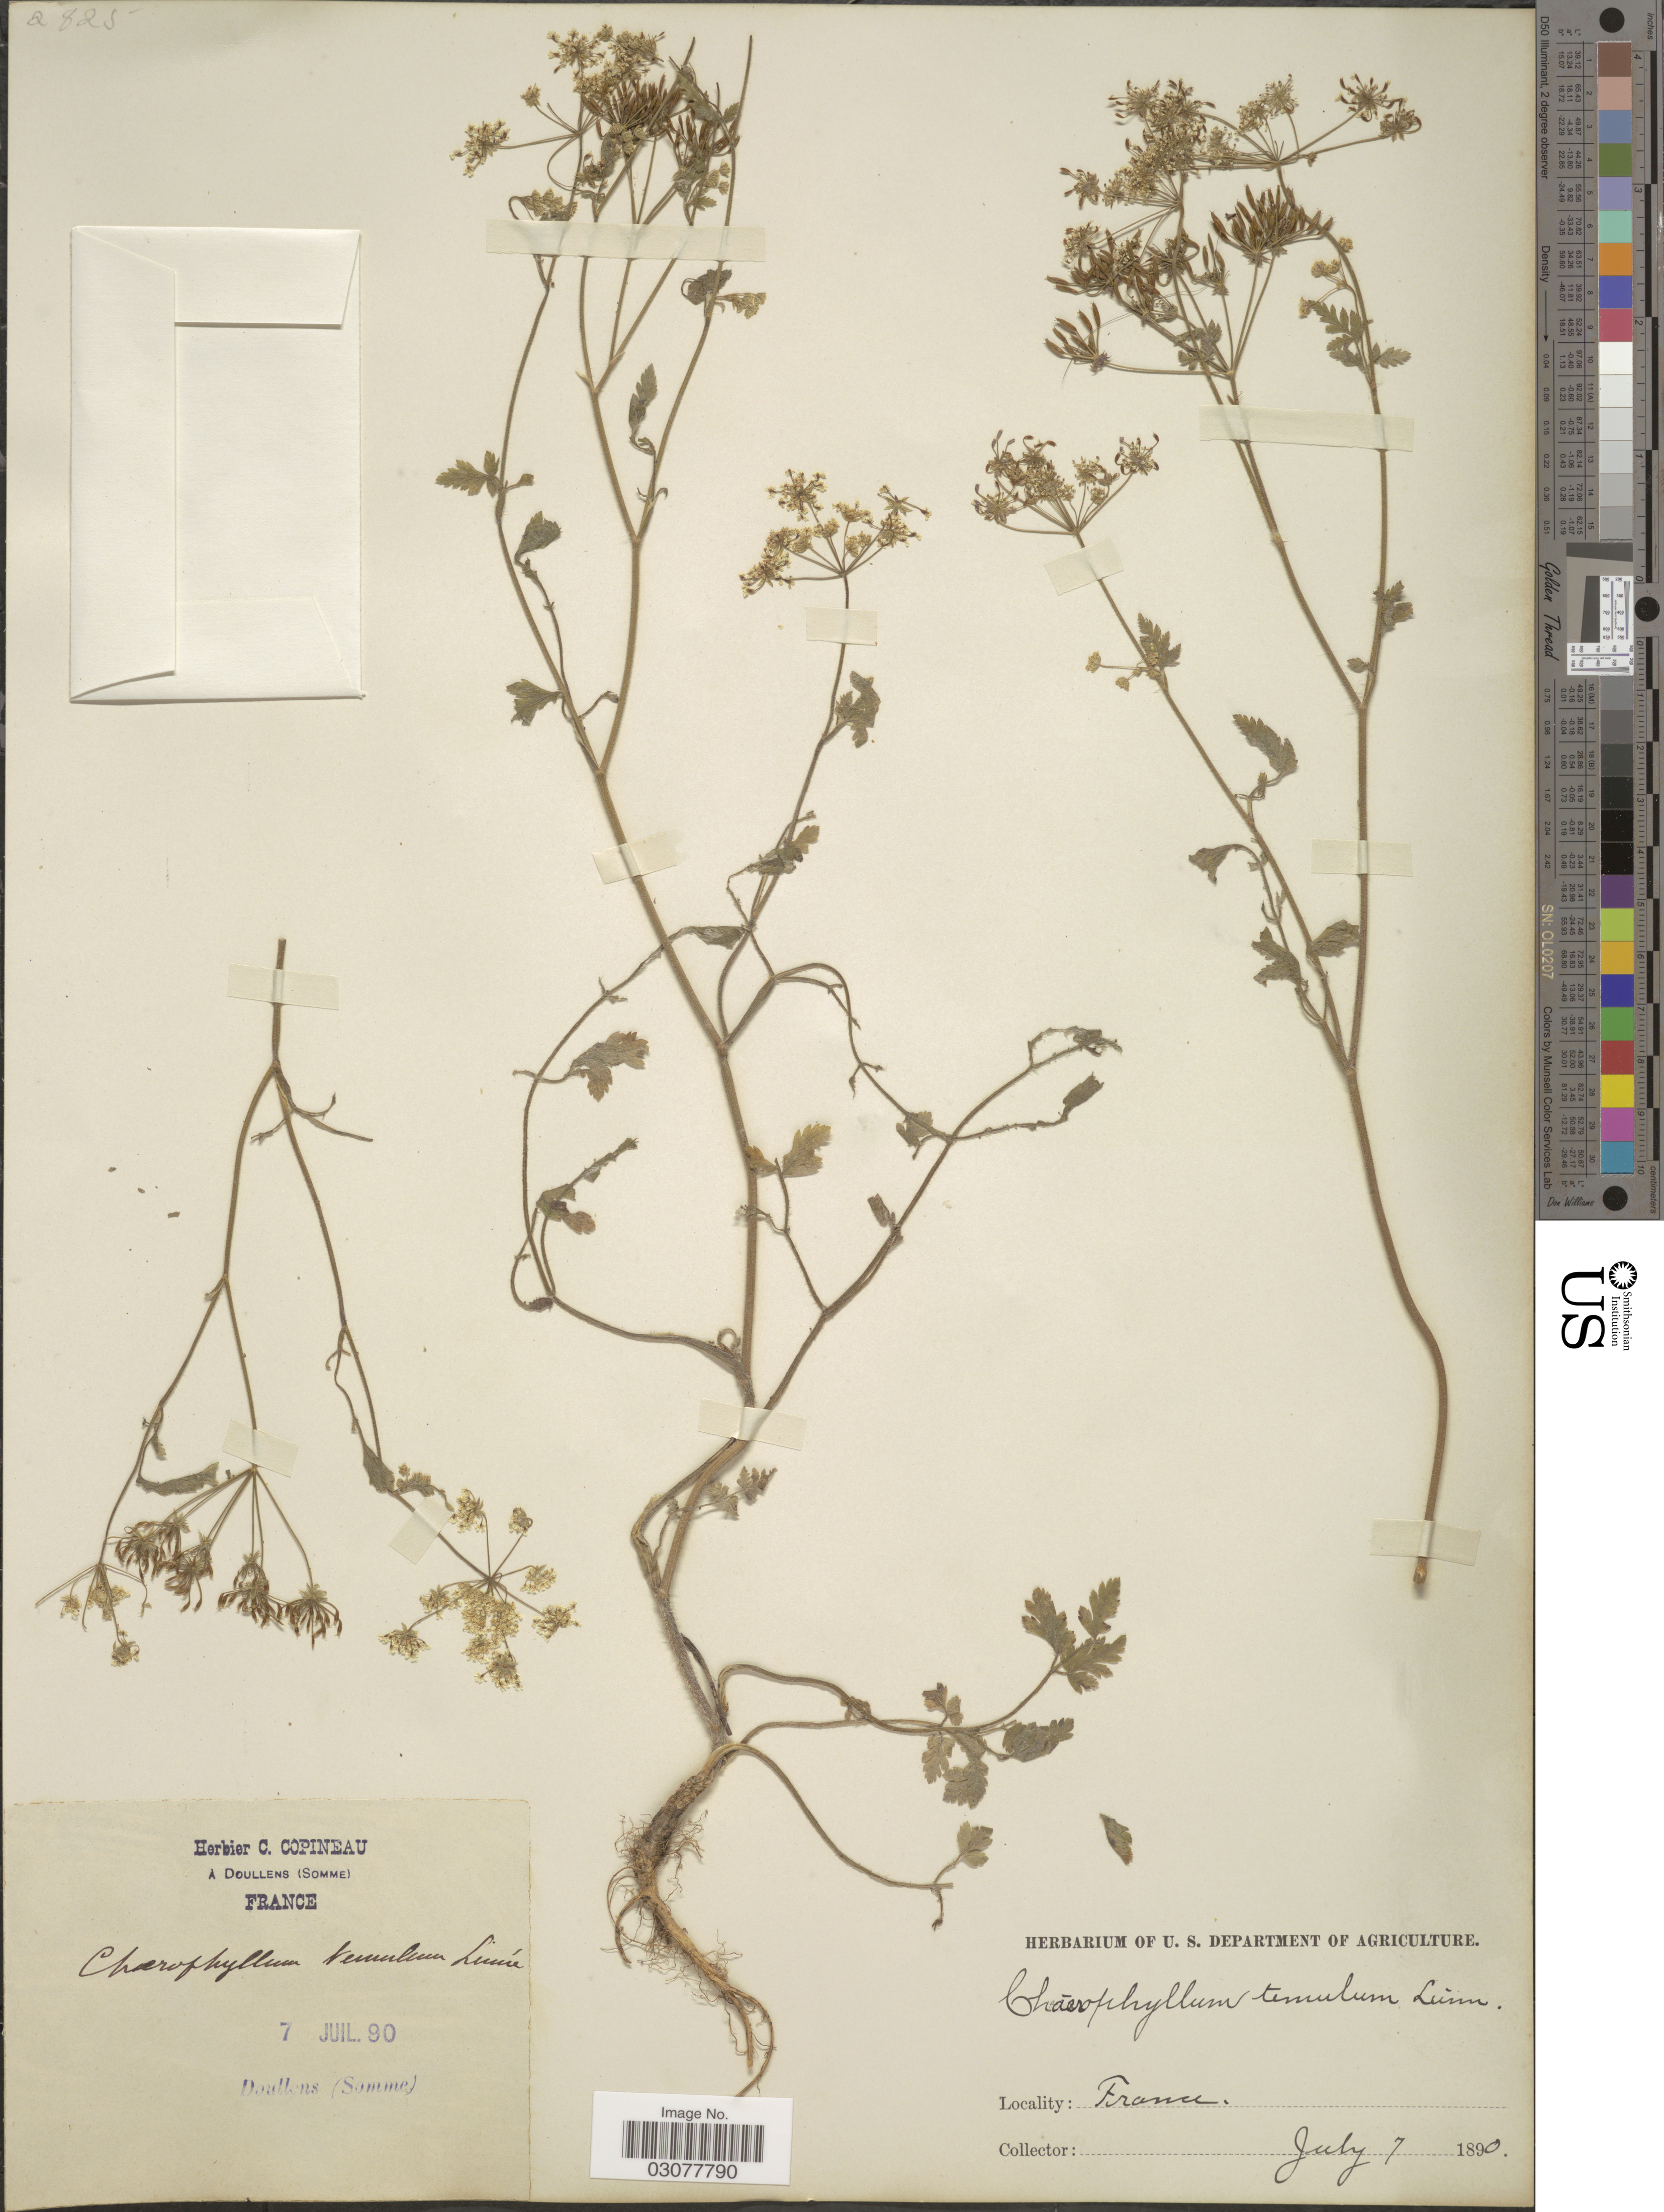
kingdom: Plantae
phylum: Tracheophyta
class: Magnoliopsida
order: Apiales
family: Apiaceae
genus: Chaerophyllum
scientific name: Chaerophyllum temulum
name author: L.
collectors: ex herb. C. Copineau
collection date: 1890-07-07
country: France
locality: Doullens (Somme).